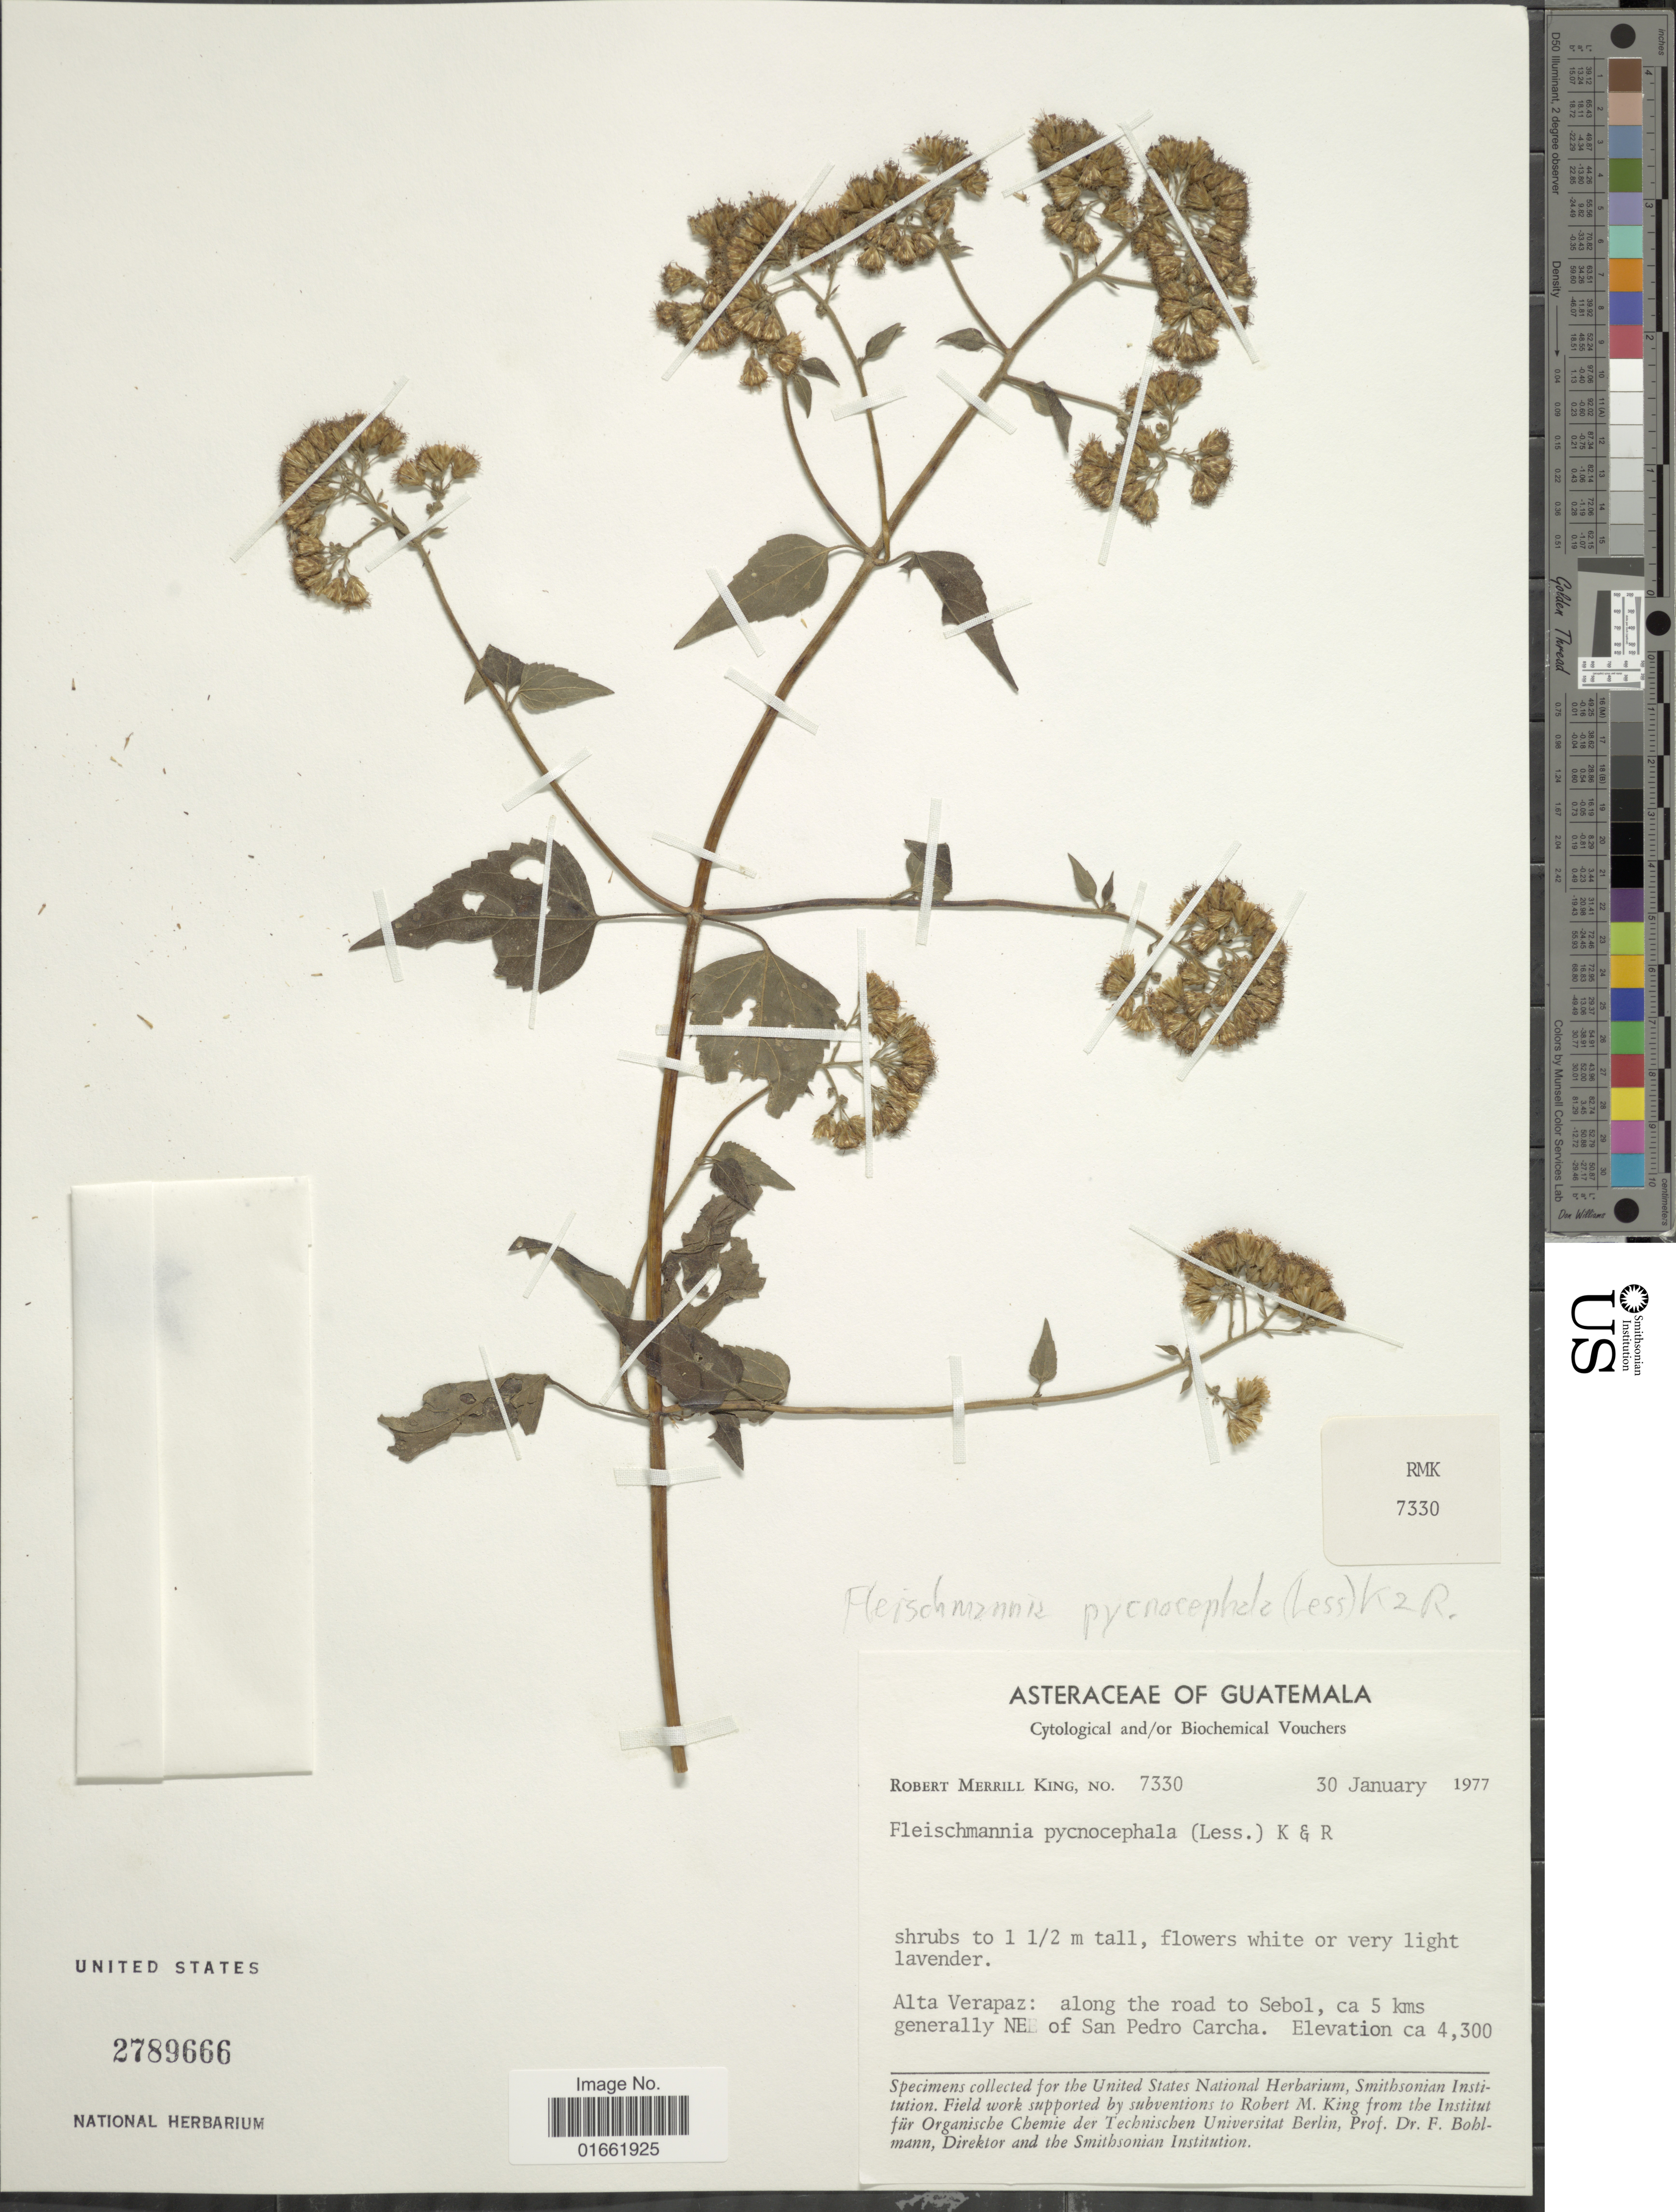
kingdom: Plantae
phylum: Tracheophyta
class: Magnoliopsida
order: Asterales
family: Asteraceae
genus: Fleischmannia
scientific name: Fleischmannia pycnocephala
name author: (Less.) R.M. King & H. Rob.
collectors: R. M. King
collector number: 7330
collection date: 1977-01-30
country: Guatemala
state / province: Alta Verapaz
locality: Alta Verapaz: along the road to Sebol, ca 5 kms generally NE of San Pedro Carcha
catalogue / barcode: US 2789666